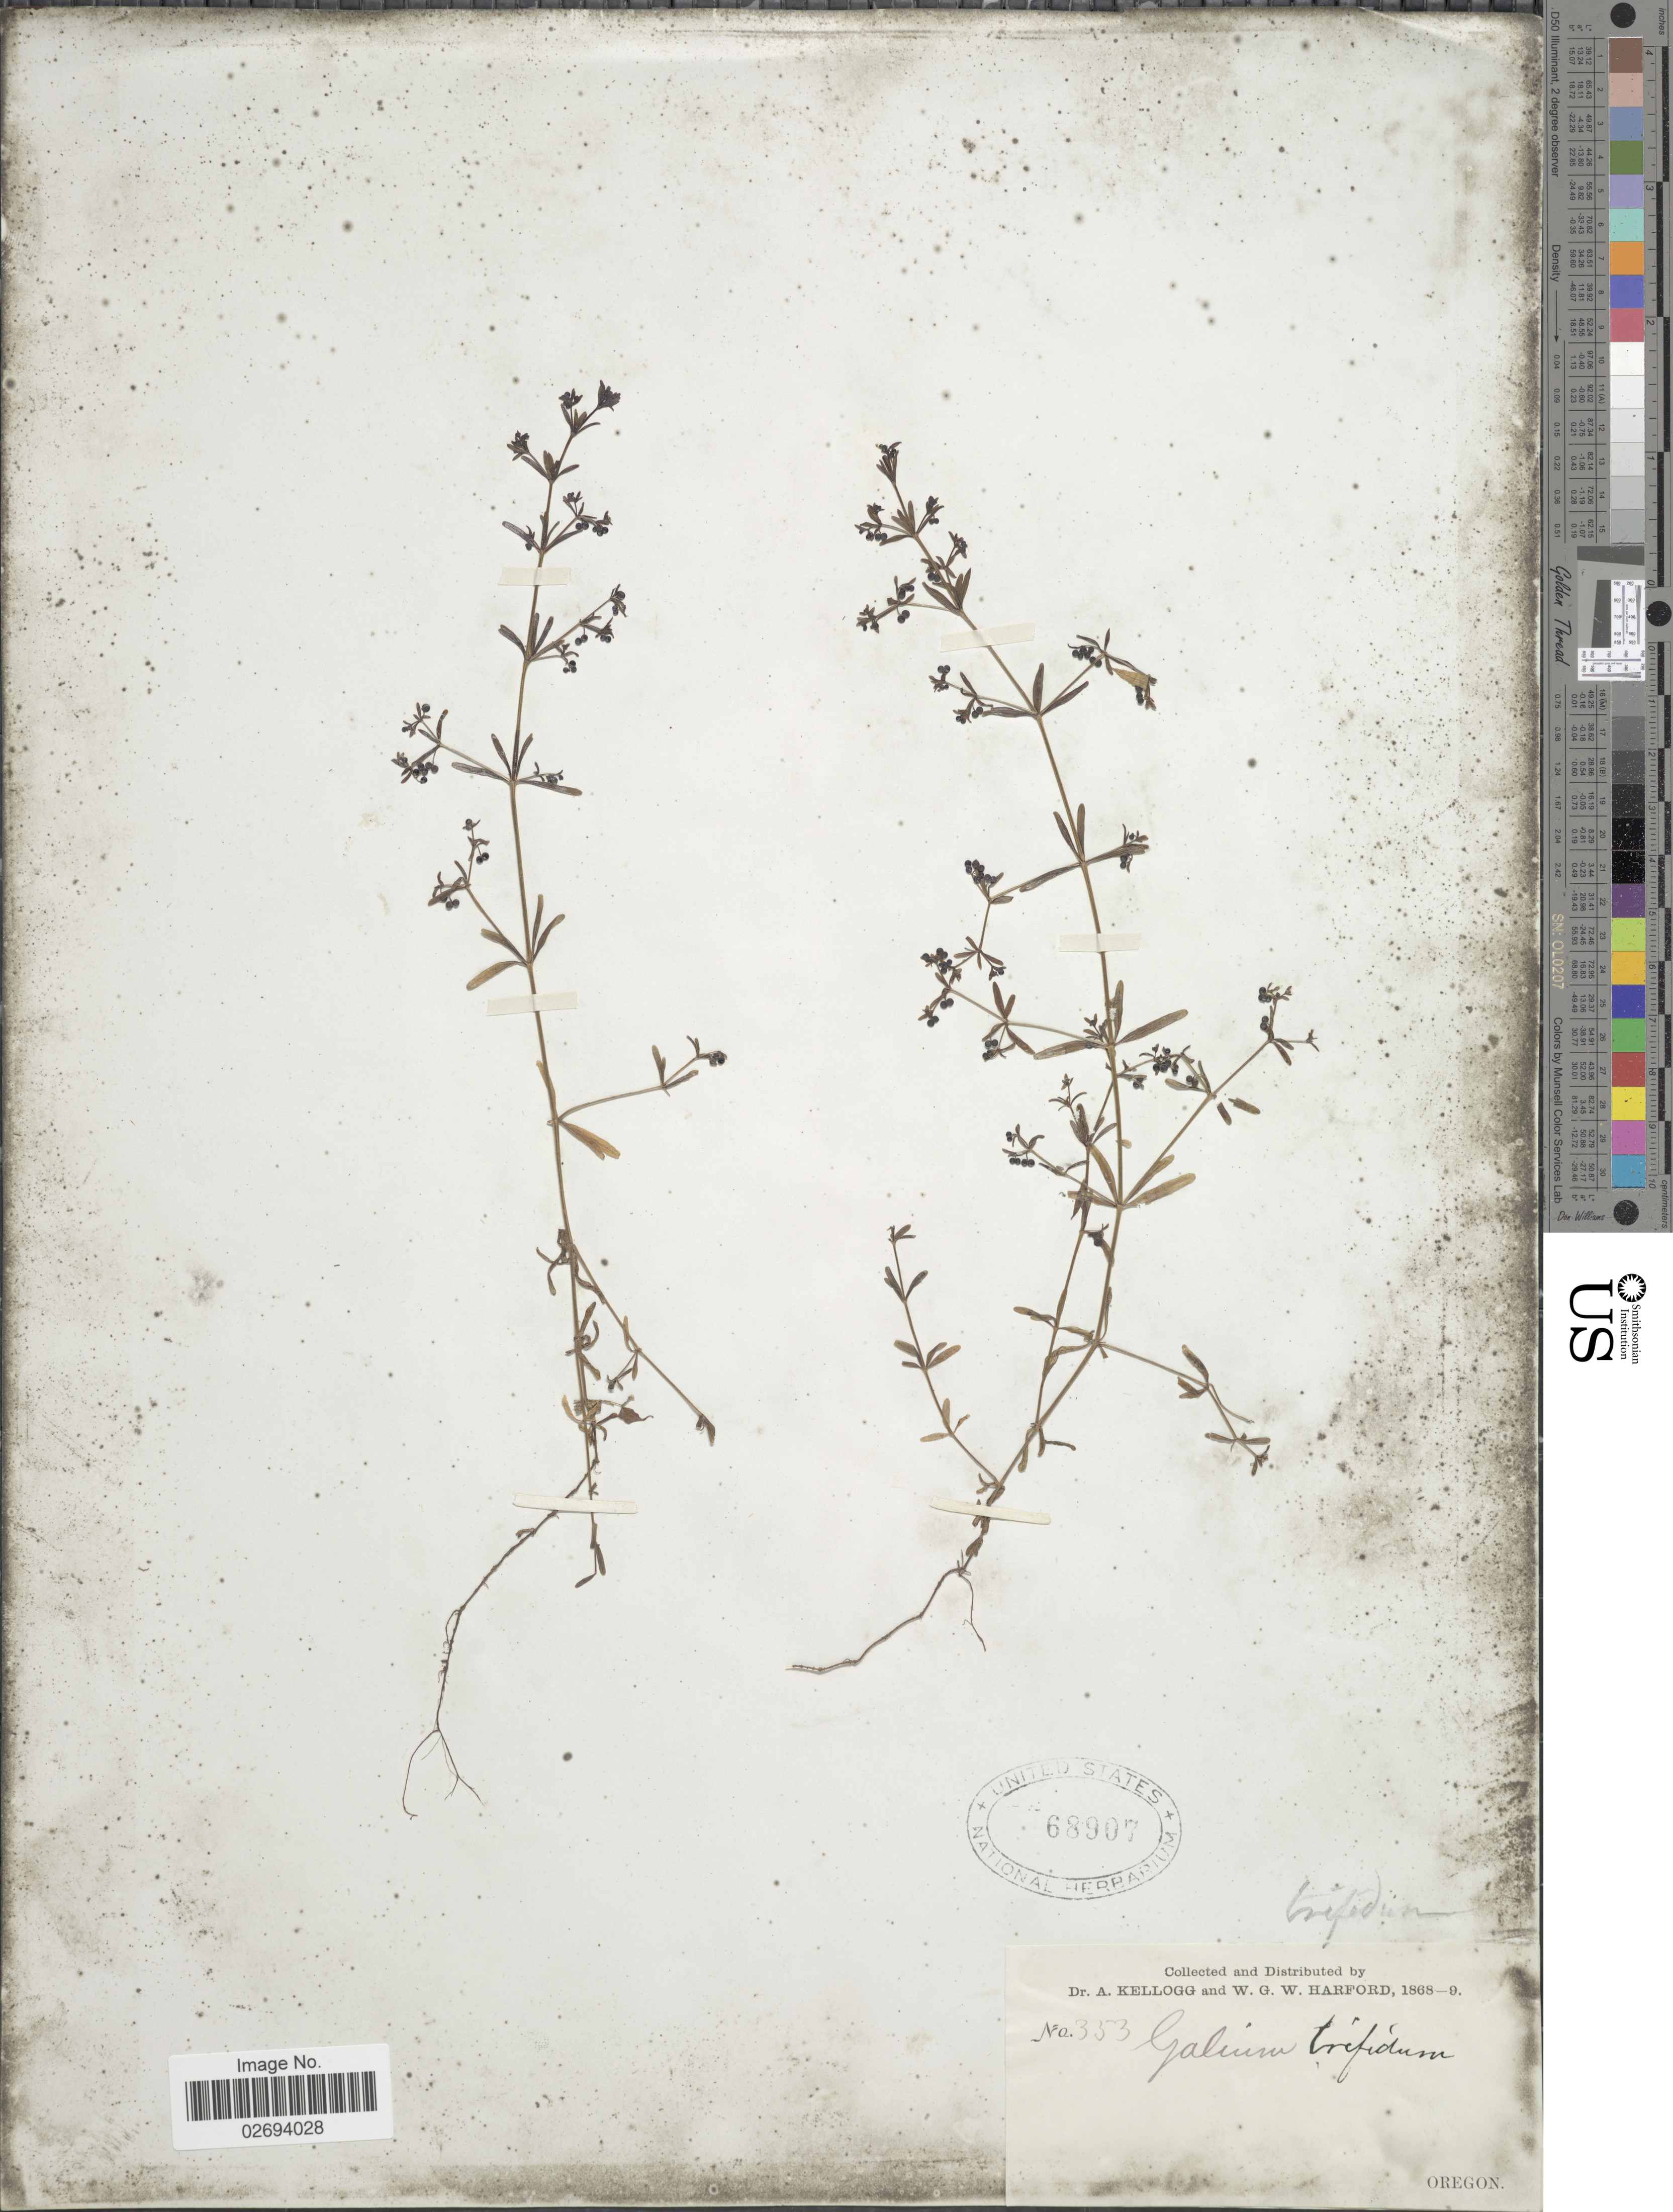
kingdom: Plantae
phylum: Tracheophyta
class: Magnoliopsida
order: Gentianales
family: Rubiaceae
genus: Galium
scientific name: Galium trifidum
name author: L.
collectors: A. Kellog & W. G. W. Harford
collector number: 353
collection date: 1868/1869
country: United States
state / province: Oregon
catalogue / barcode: US 68907